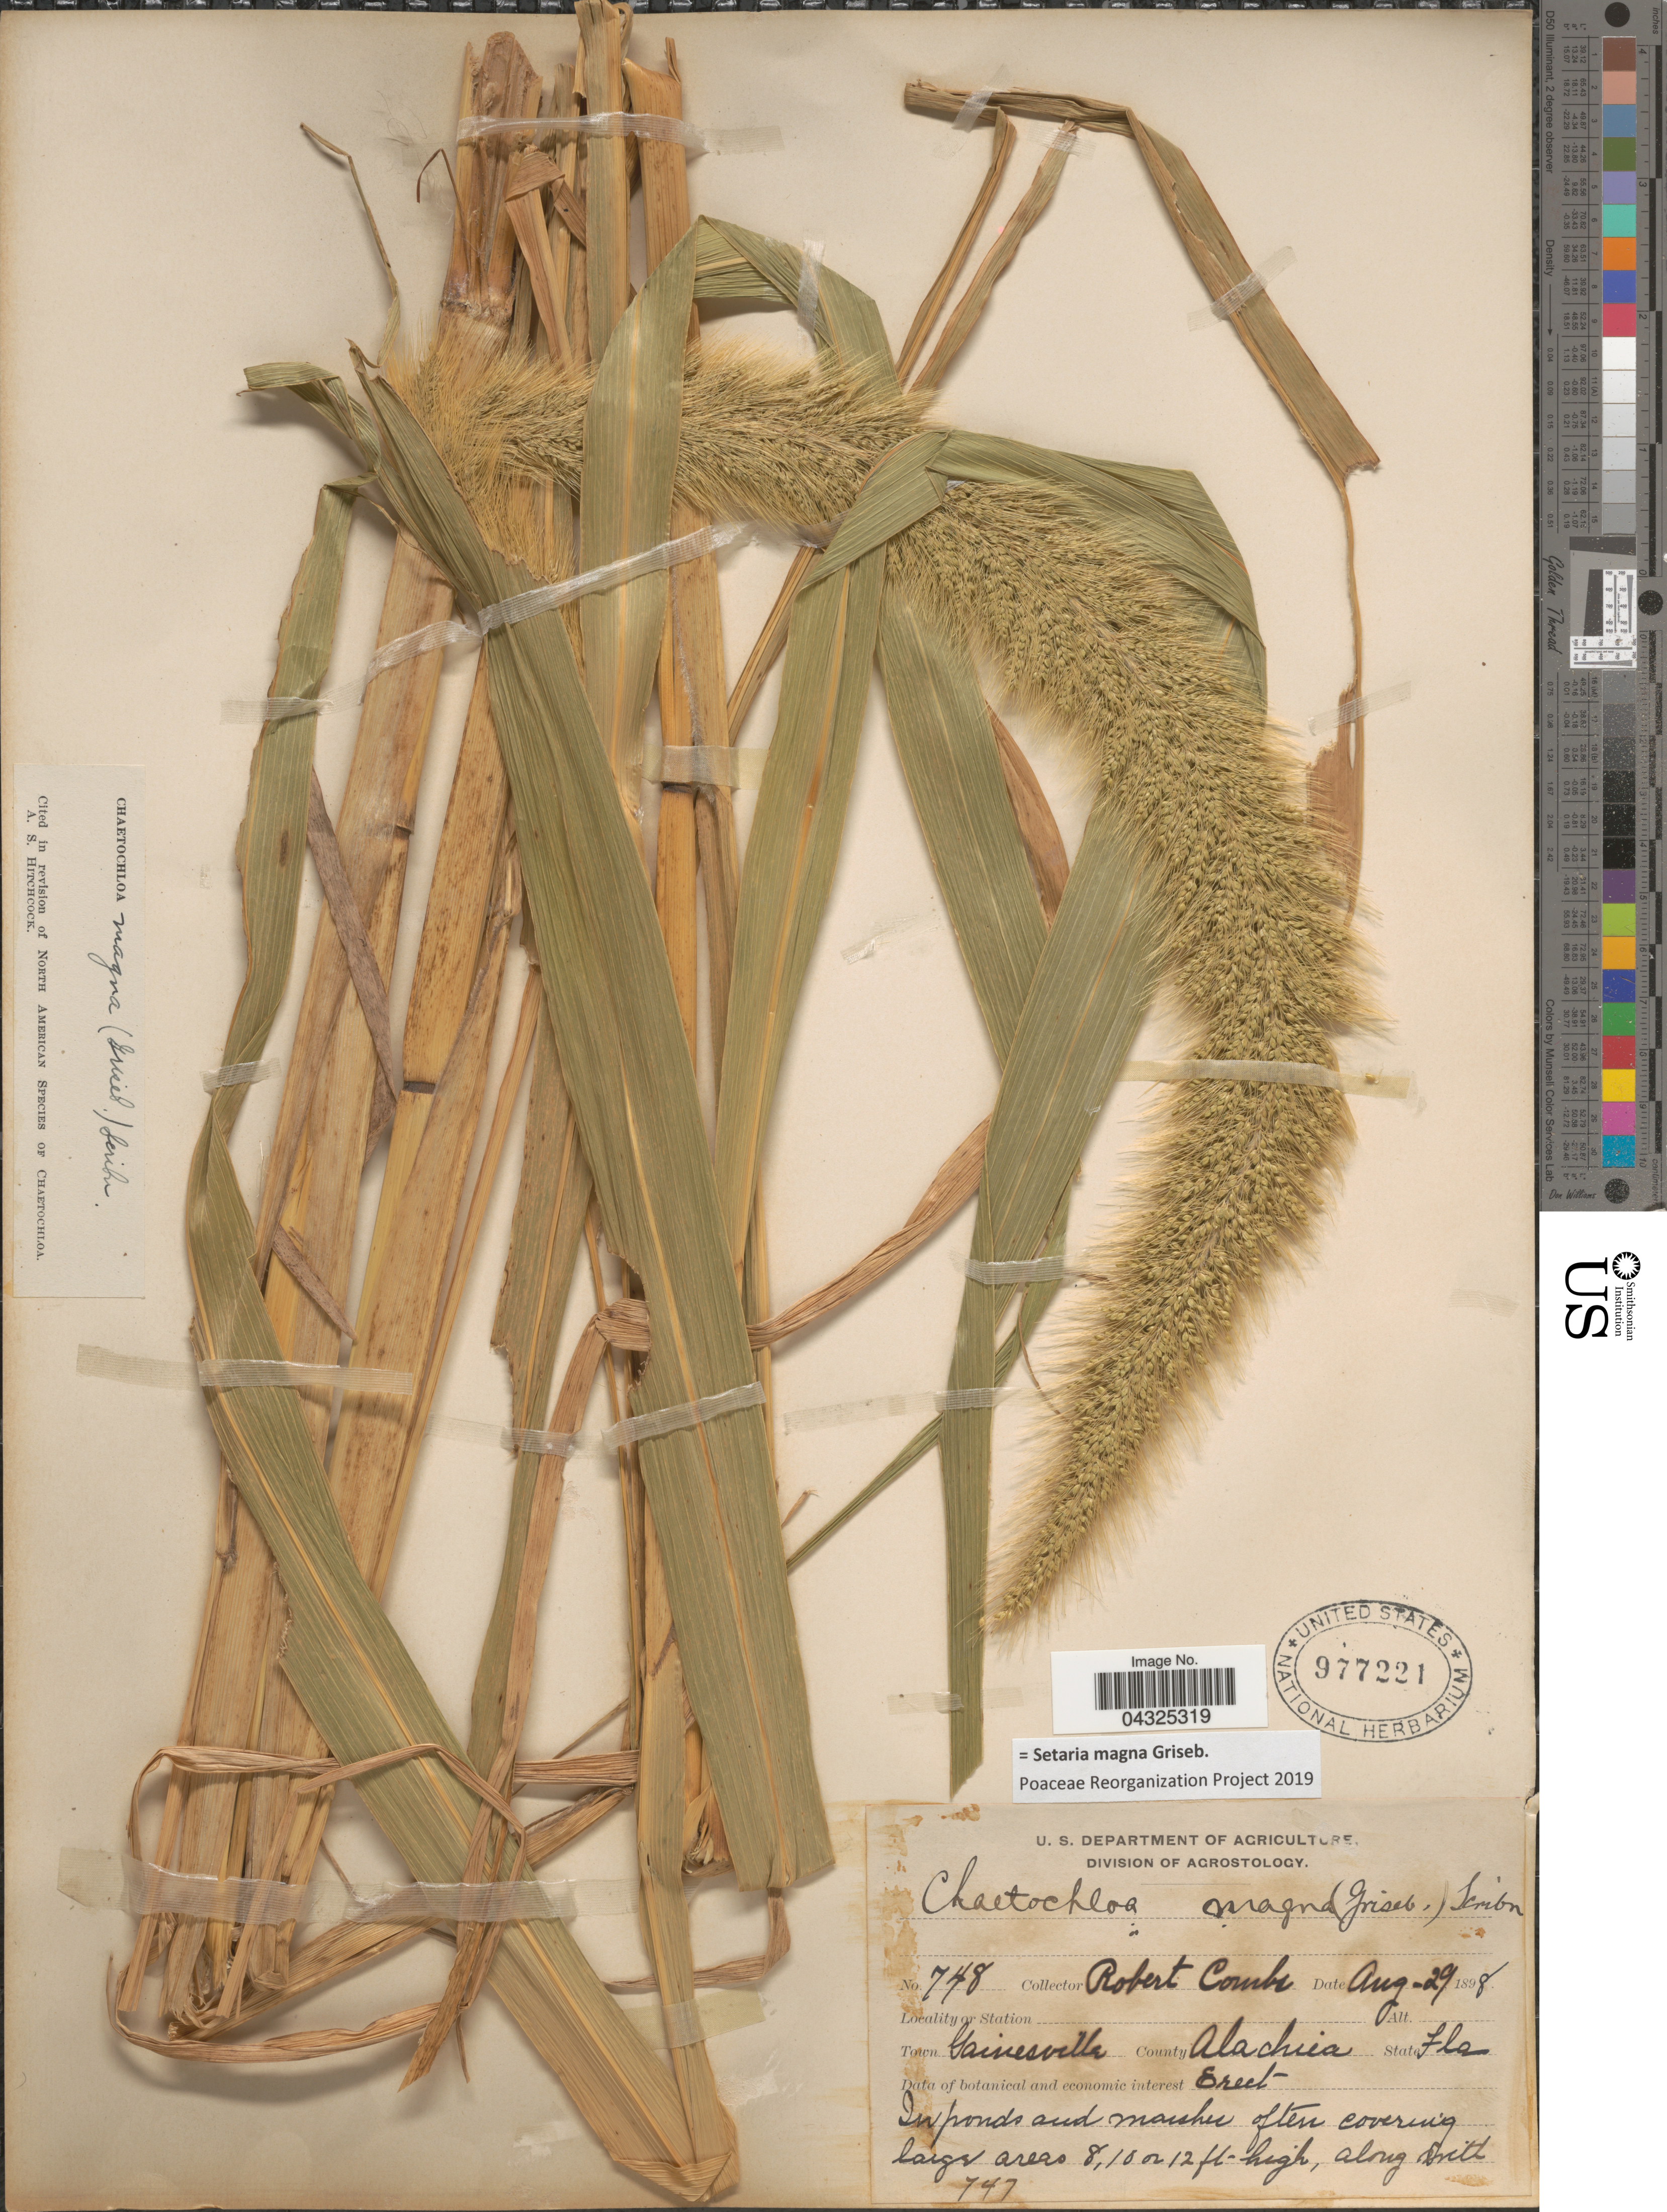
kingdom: Plantae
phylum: Tracheophyta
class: Liliopsida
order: Poales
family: Poaceae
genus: Setaria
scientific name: Setaria magna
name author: Griseb.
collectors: R. Combs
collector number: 748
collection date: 1898-08-29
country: United States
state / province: Florida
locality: Town Gainesville. County Alachua.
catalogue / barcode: US 977221